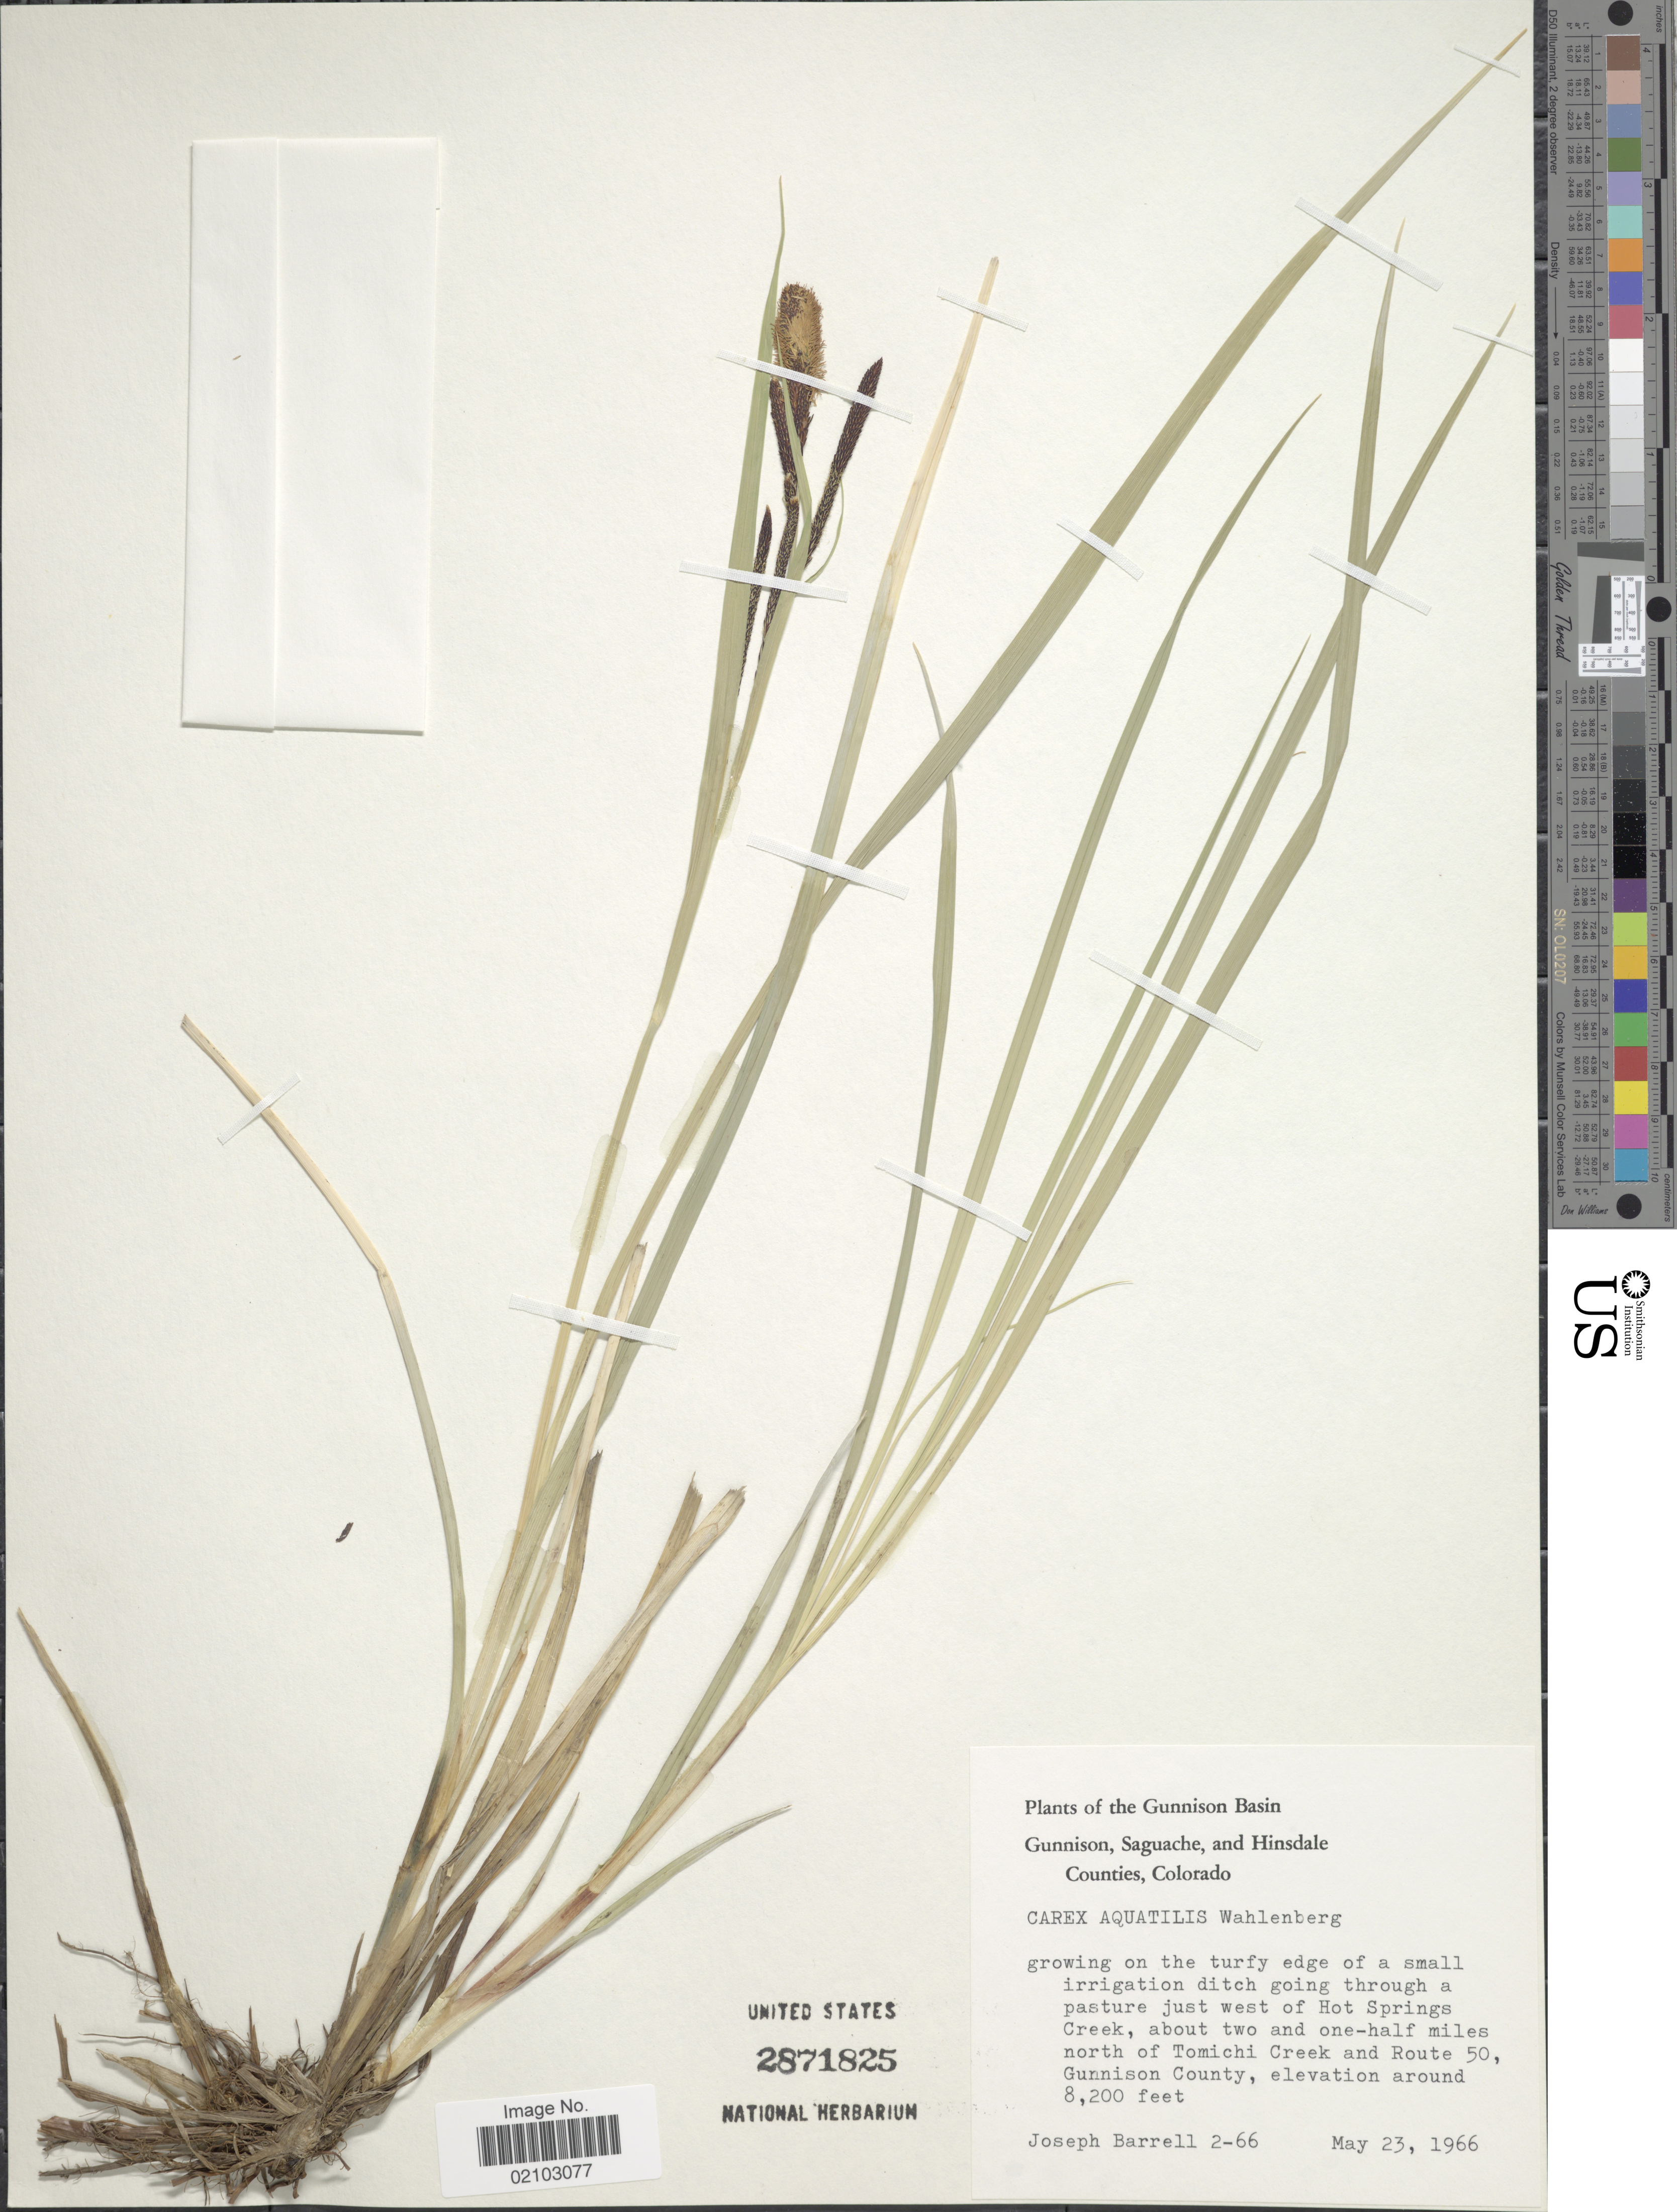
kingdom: Plantae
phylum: Tracheophyta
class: Liliopsida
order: Poales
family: Cyperaceae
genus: Carex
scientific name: Carex aquatilis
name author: Wahlenb.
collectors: J. Barrell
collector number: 2-66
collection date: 1966-05-23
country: United States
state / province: Colorado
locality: The Gunnison Basin, Gunnison, Saguache, and Hinsdale Counties, just west of Hot Springs Creek, about two and one-half miles north of Tomichi Creek and Route 50, Gunnison County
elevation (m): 2499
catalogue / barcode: US 2871825